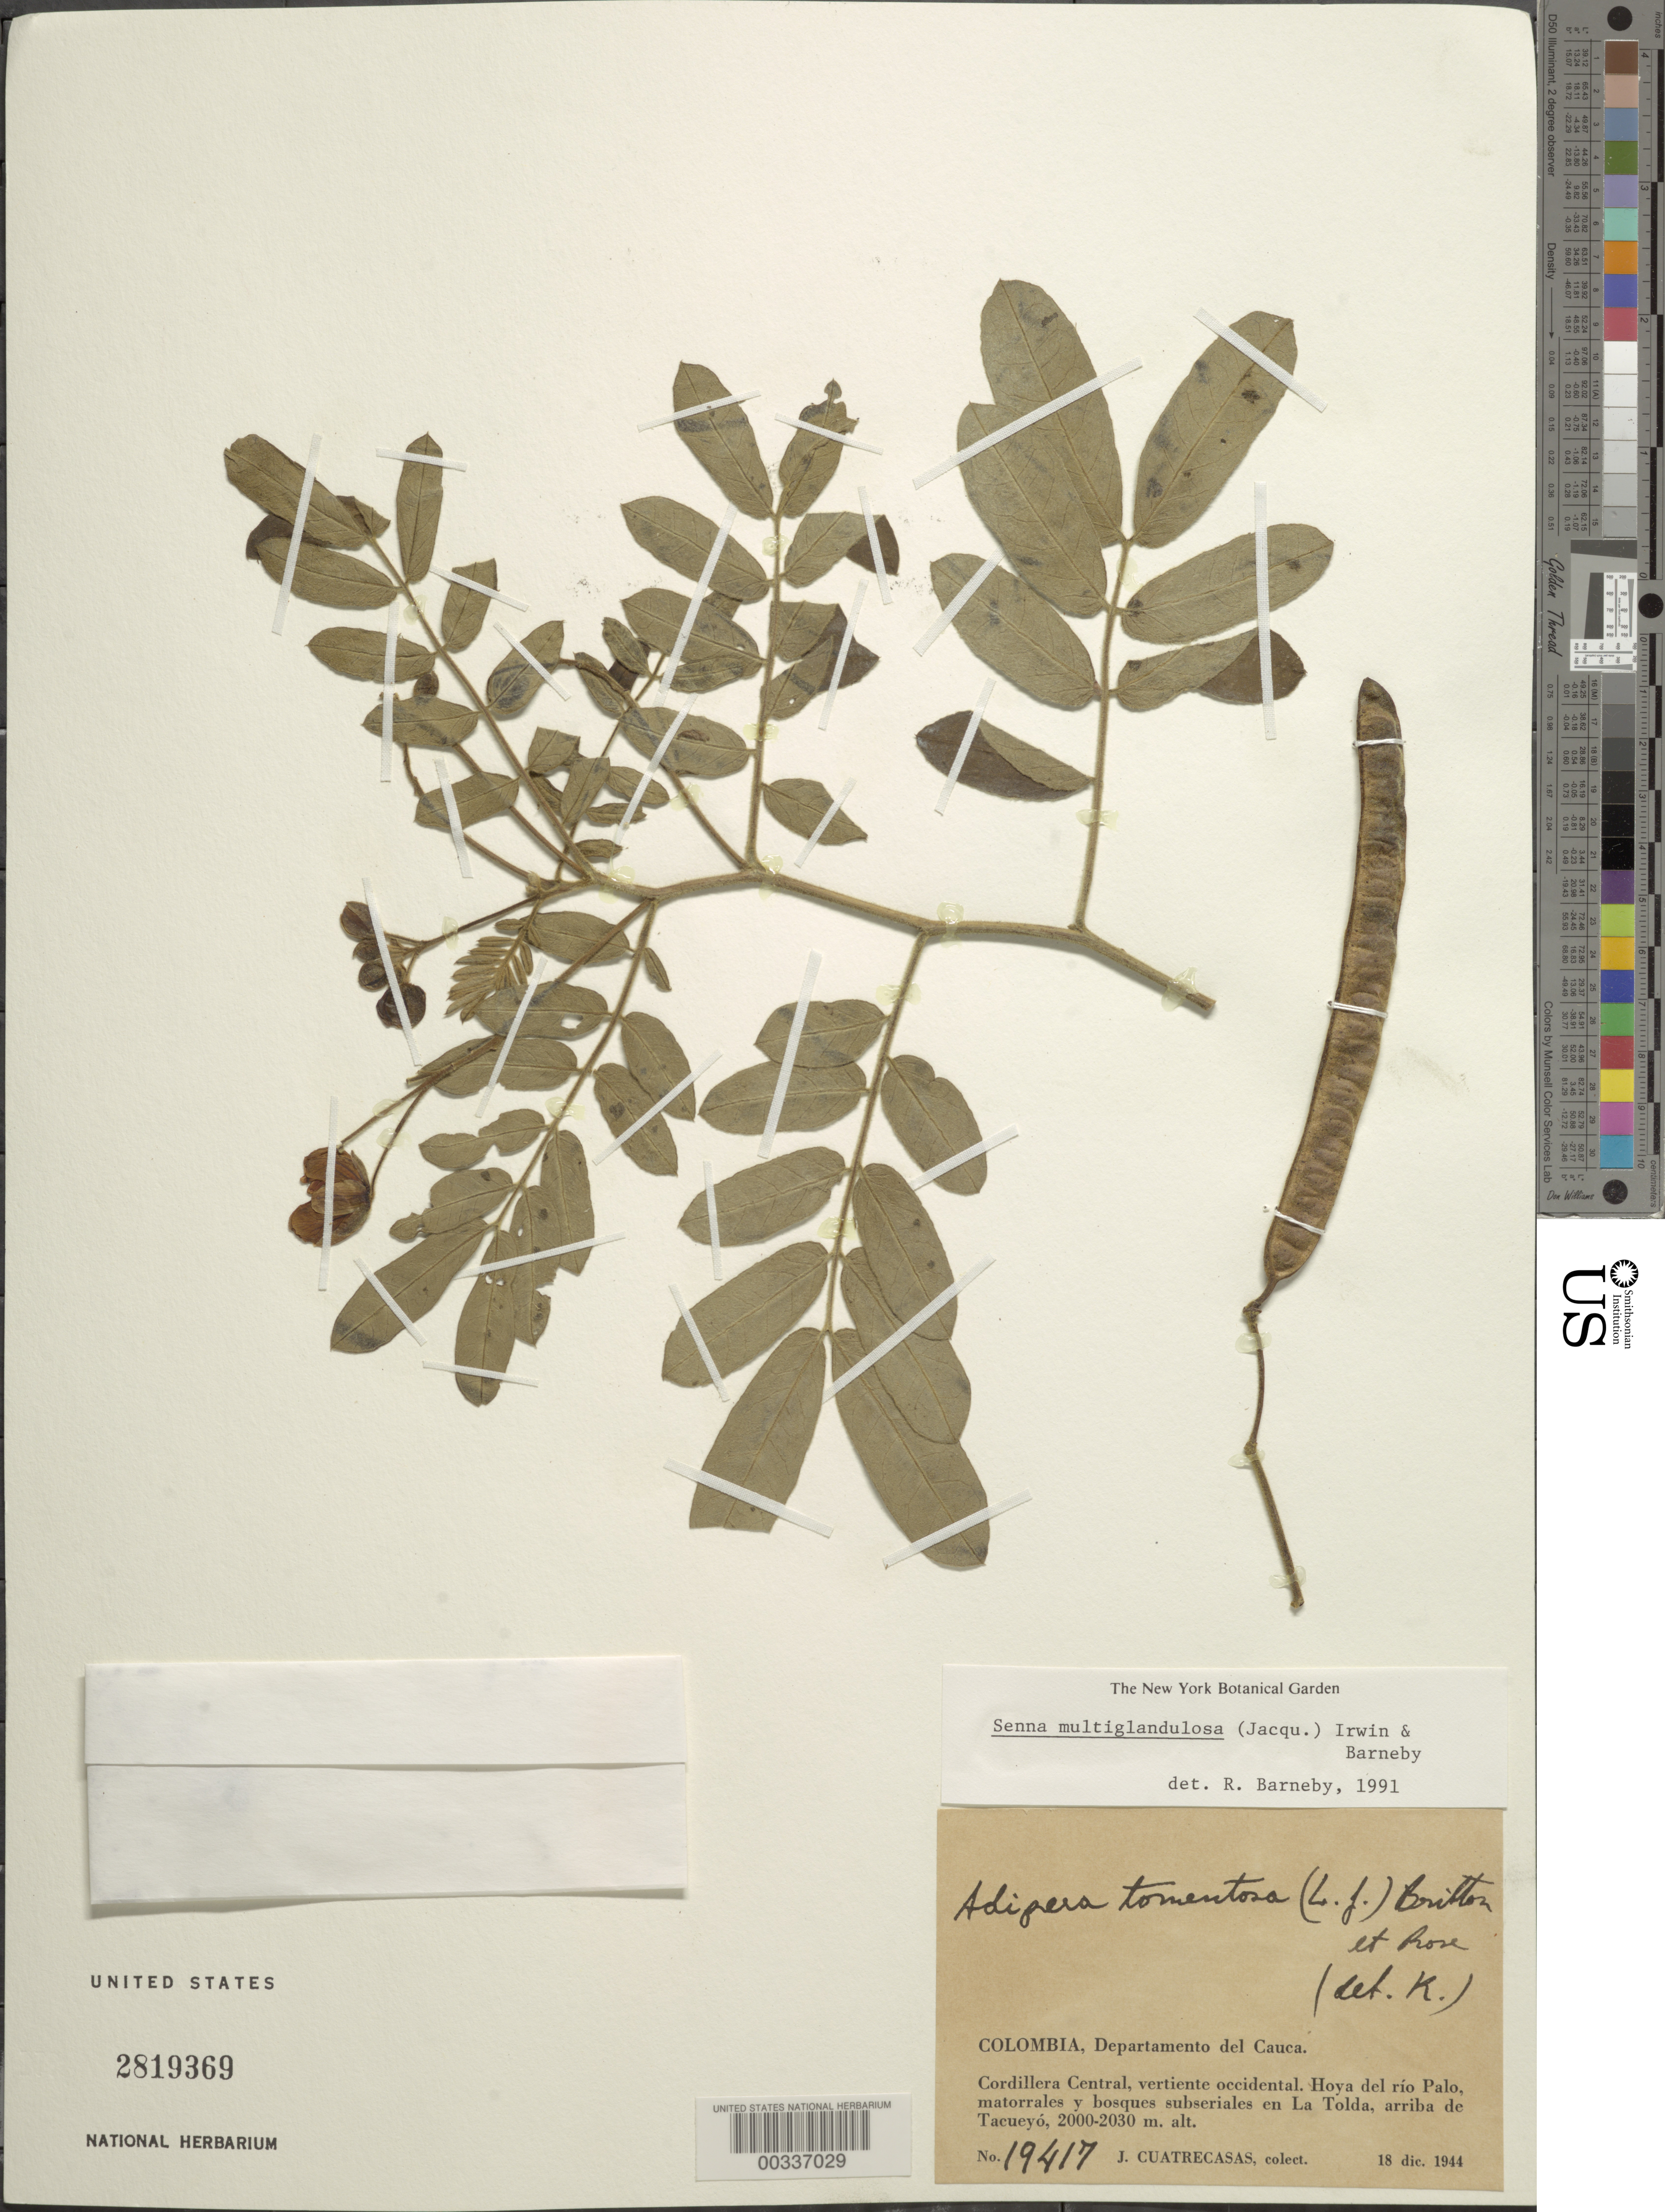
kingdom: Plantae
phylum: Tracheophyta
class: Magnoliopsida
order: Fabales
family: Fabaceae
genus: Senna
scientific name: Senna multiglandulosa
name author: (Jacq.) H.S. Irwin & Barneby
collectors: J. Cuatrecasas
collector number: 19417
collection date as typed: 18 Dec 1944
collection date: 1944-12-18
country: Colombia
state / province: Cauca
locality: Cordillera Central, Vertiente Occidental; Hoya del Rio Palo; La Tolda, above Tacueyo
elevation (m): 2000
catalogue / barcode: US 2819369